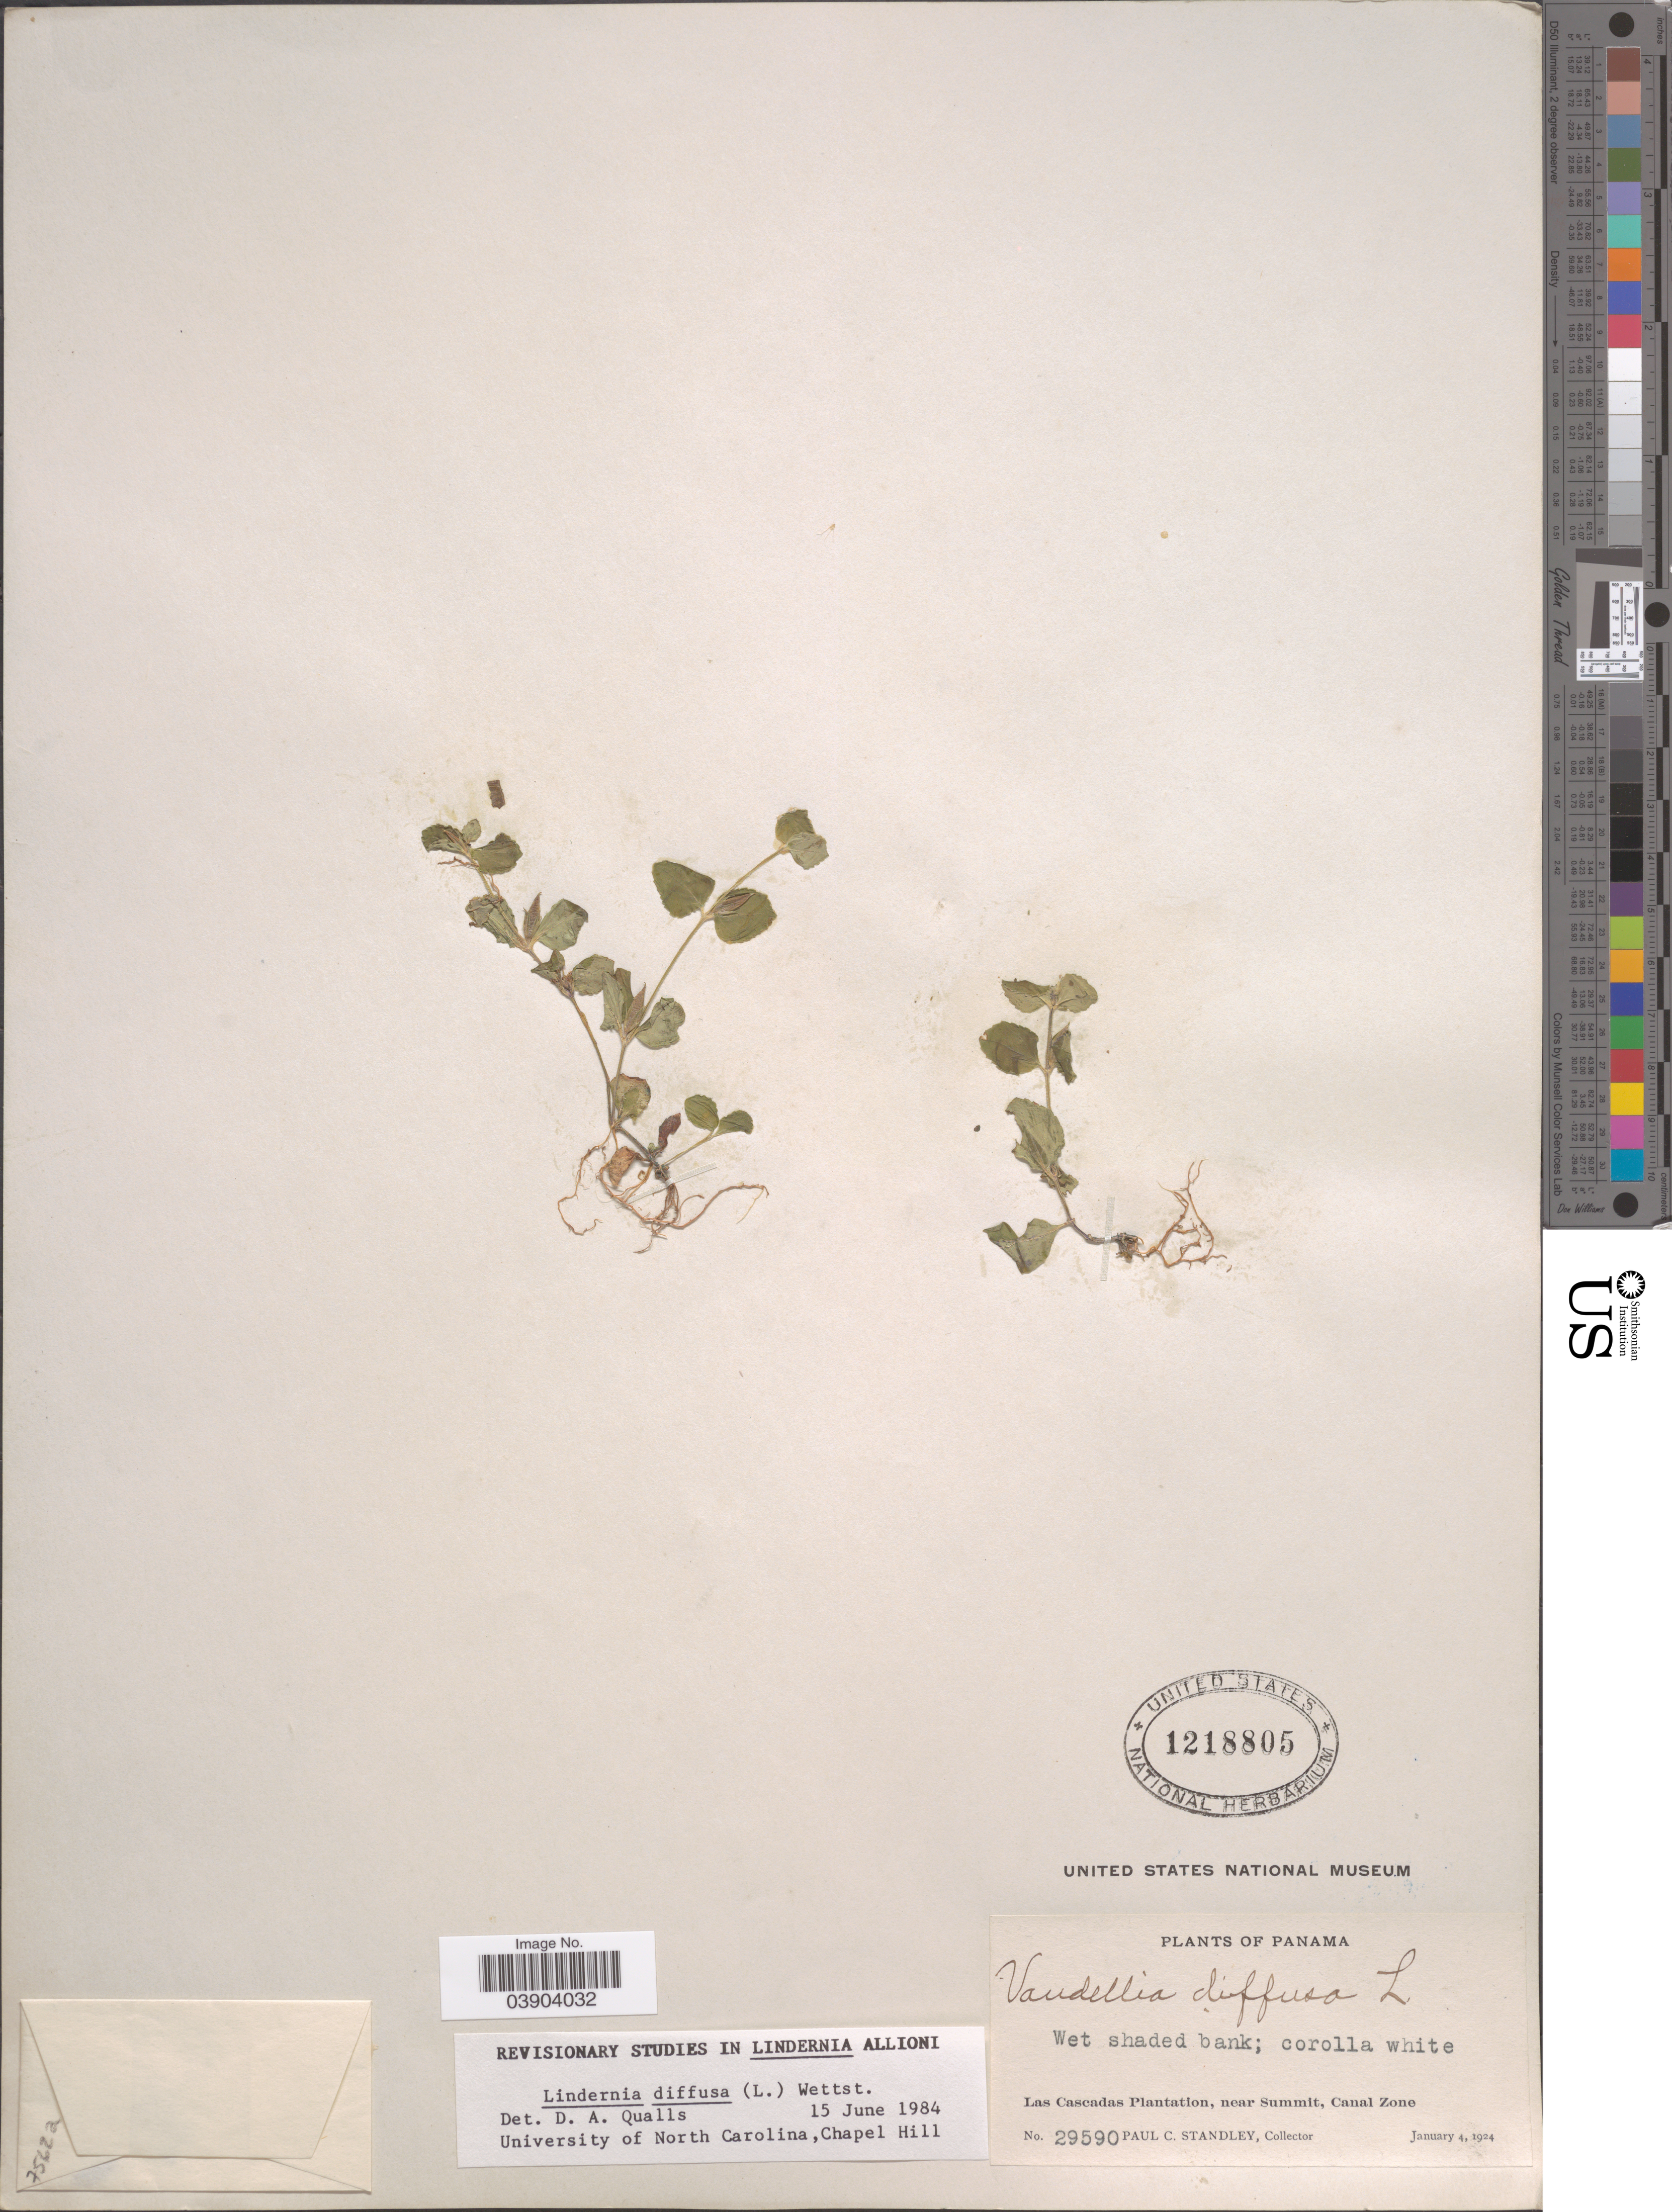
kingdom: Plantae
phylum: Tracheophyta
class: Magnoliopsida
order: Lamiales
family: Linderniaceae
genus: Lindernia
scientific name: Lindernia diffusa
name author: (L.) Wettst.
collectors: P. C. Standley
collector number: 29590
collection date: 1924-01-04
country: Panama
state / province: Colón / Panamá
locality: Las Cascadas Plantation, near Summit, Canal Zone.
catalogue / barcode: US 1218805